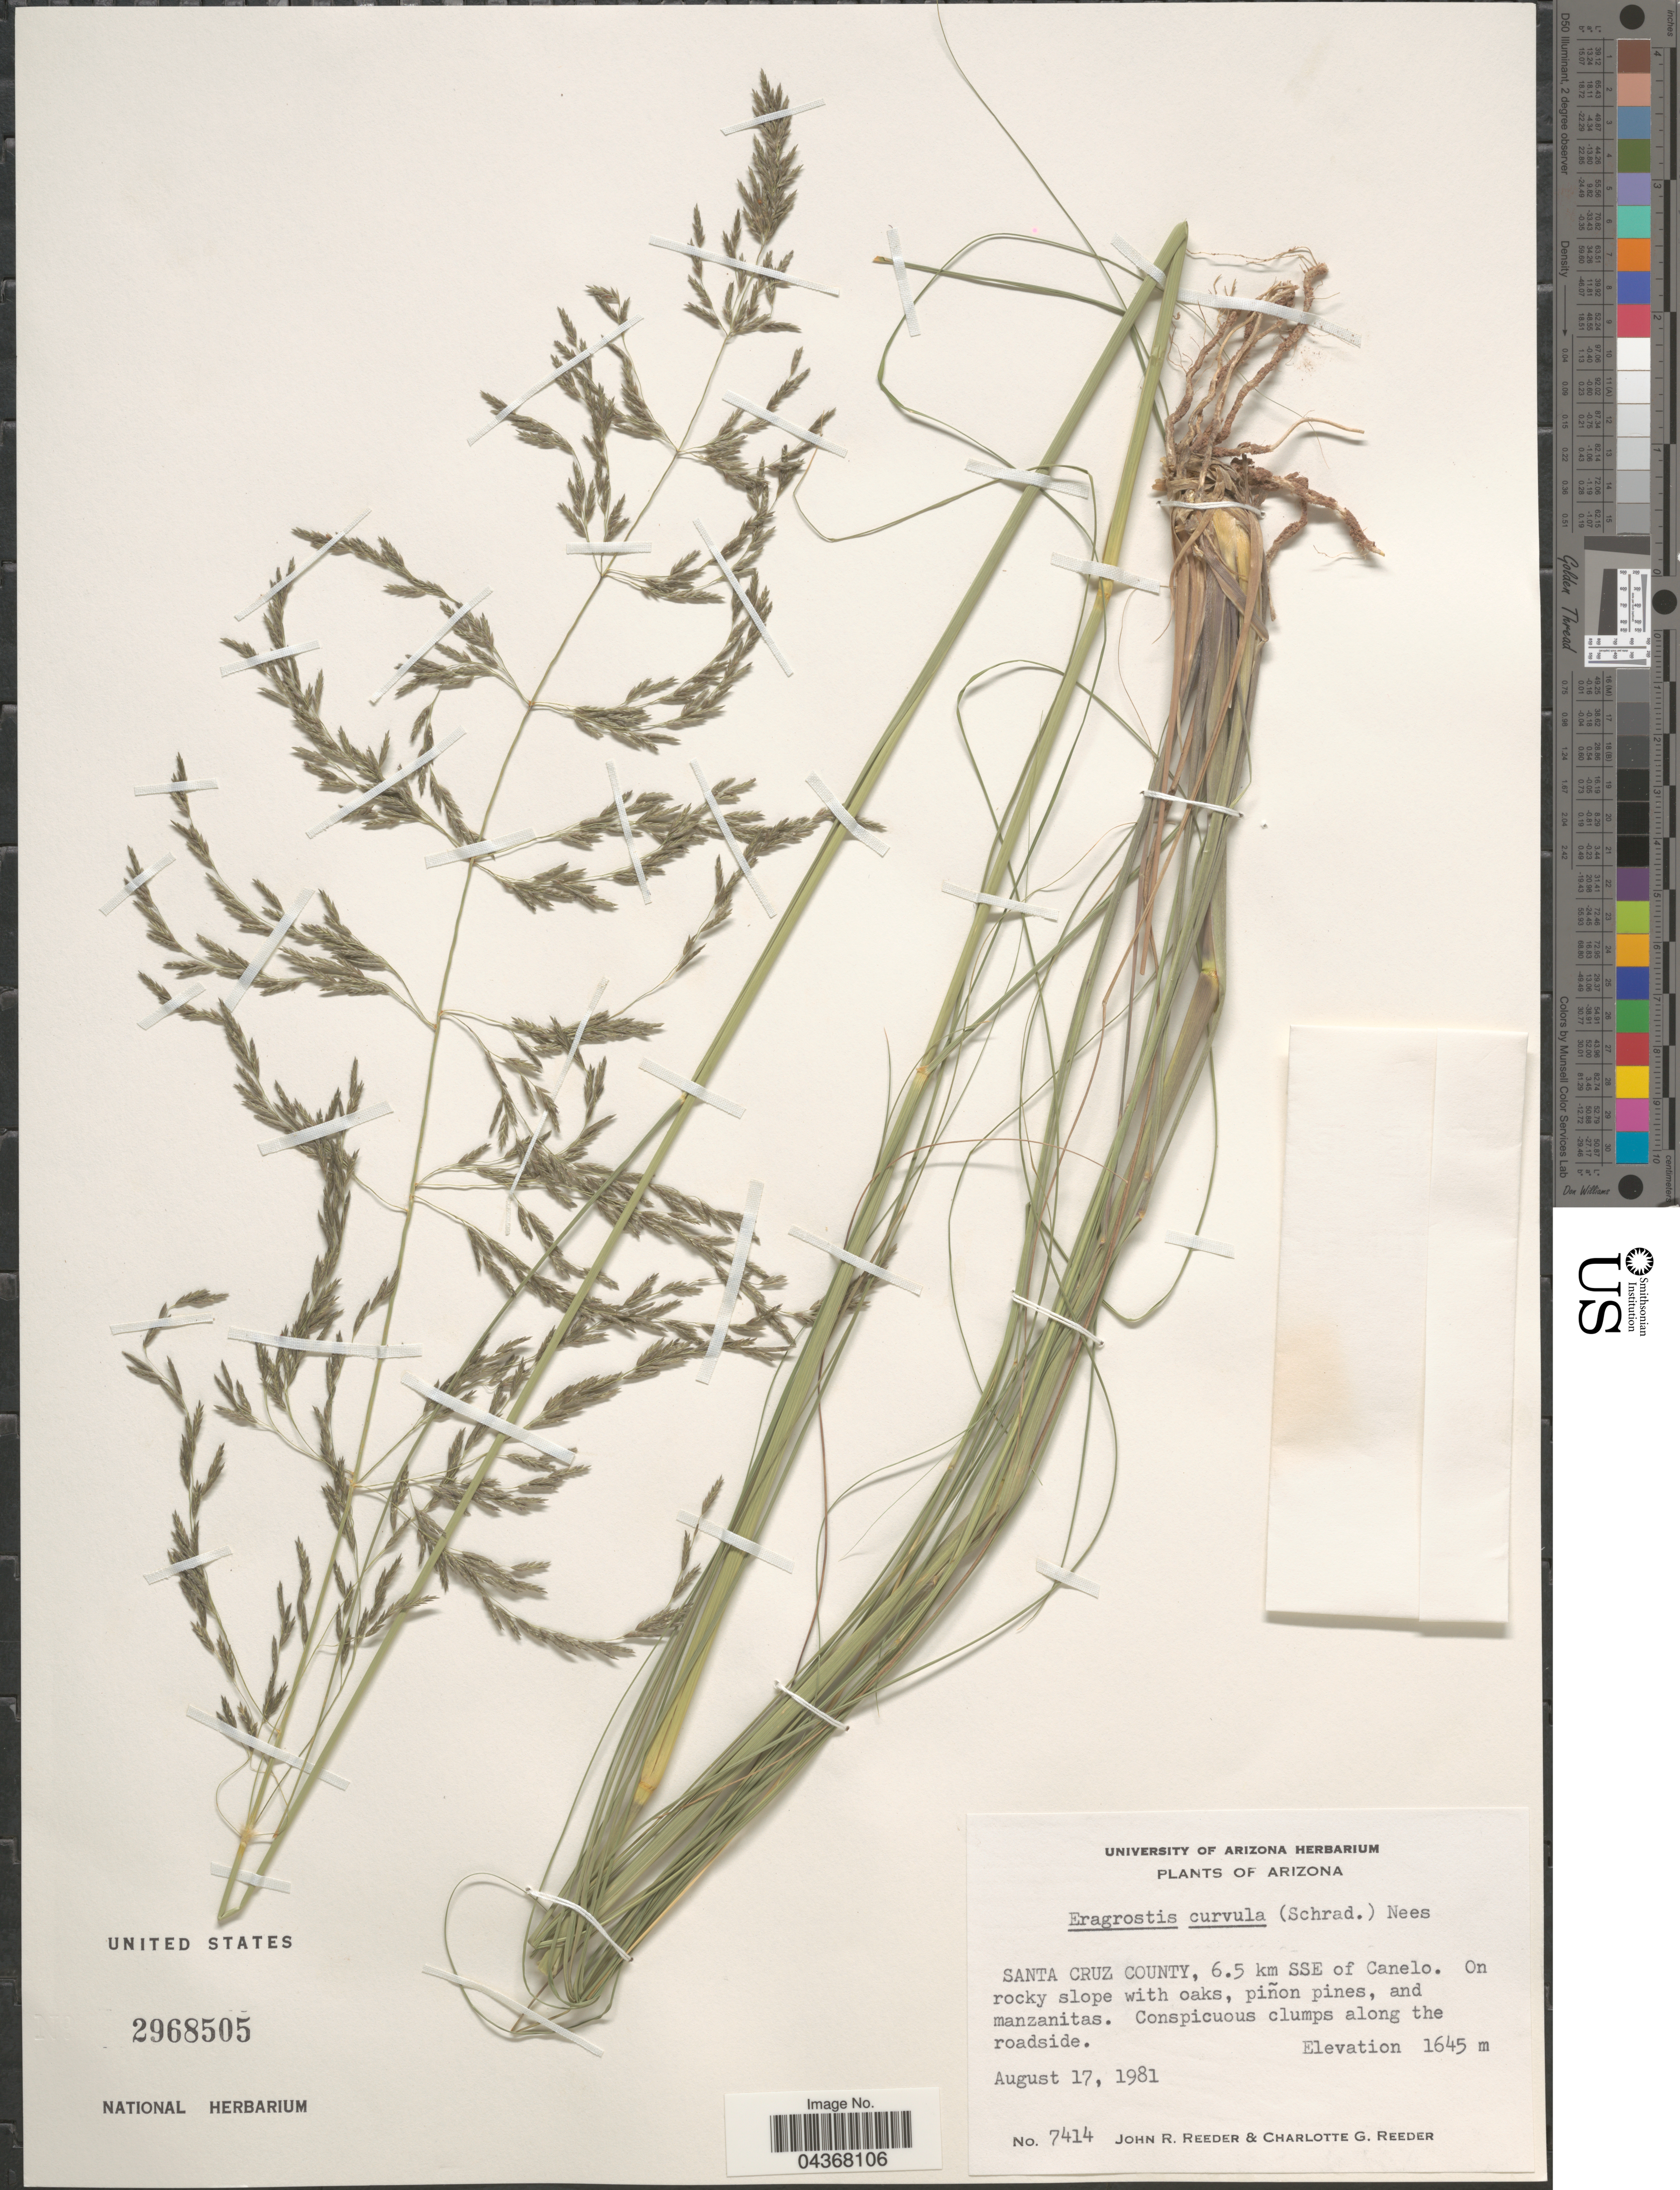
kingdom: Plantae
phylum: Tracheophyta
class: Liliopsida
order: Poales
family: Poaceae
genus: Eragrostis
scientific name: Eragrostis curvula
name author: (Schrad.) Nees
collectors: J. R. Reeder & C. G. Reeder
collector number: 7414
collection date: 1981-08-17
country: United States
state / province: Arizona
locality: Santa Cruz County, 6.5 km SSE of Canelo.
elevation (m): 1645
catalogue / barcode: US 2968505